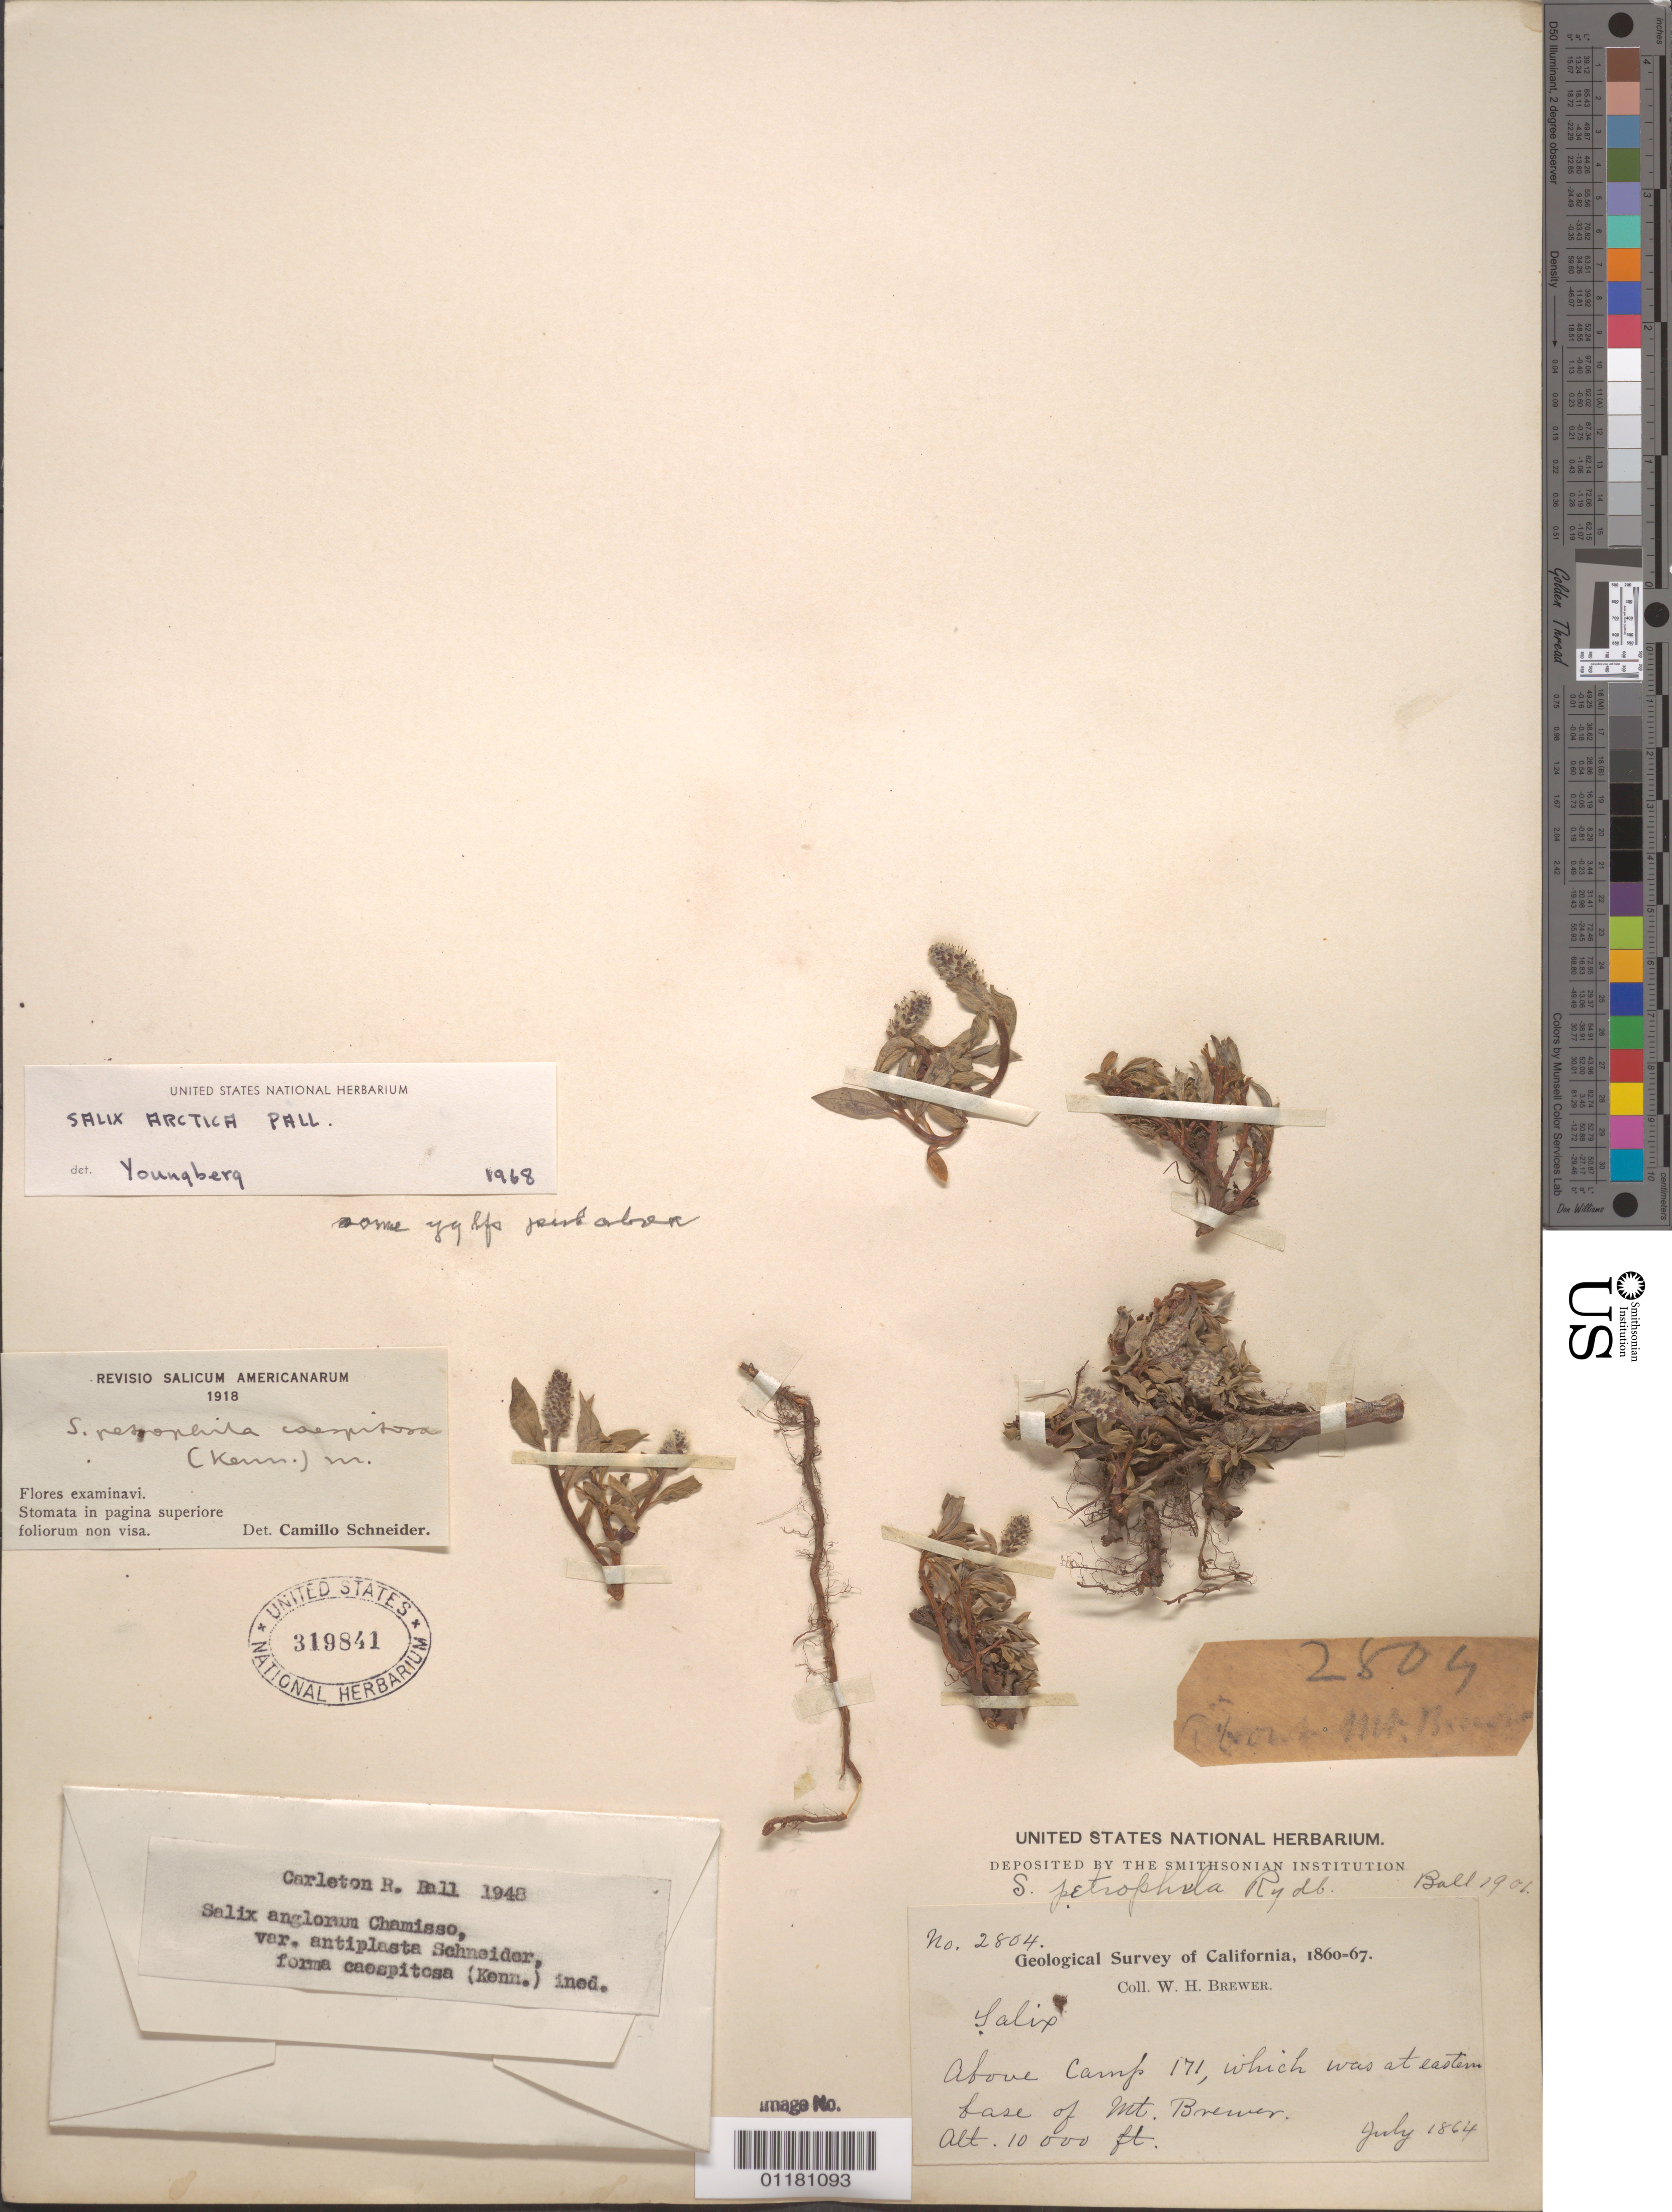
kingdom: Plantae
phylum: Tracheophyta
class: Magnoliopsida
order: Malpighiales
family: Salicaceae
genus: Salix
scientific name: Salix arctica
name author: Pall.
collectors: W. H. Brewer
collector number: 2804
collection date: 1864-07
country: United States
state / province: California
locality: Near Camp 171, at E base of Mt Brewer.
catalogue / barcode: US 319841